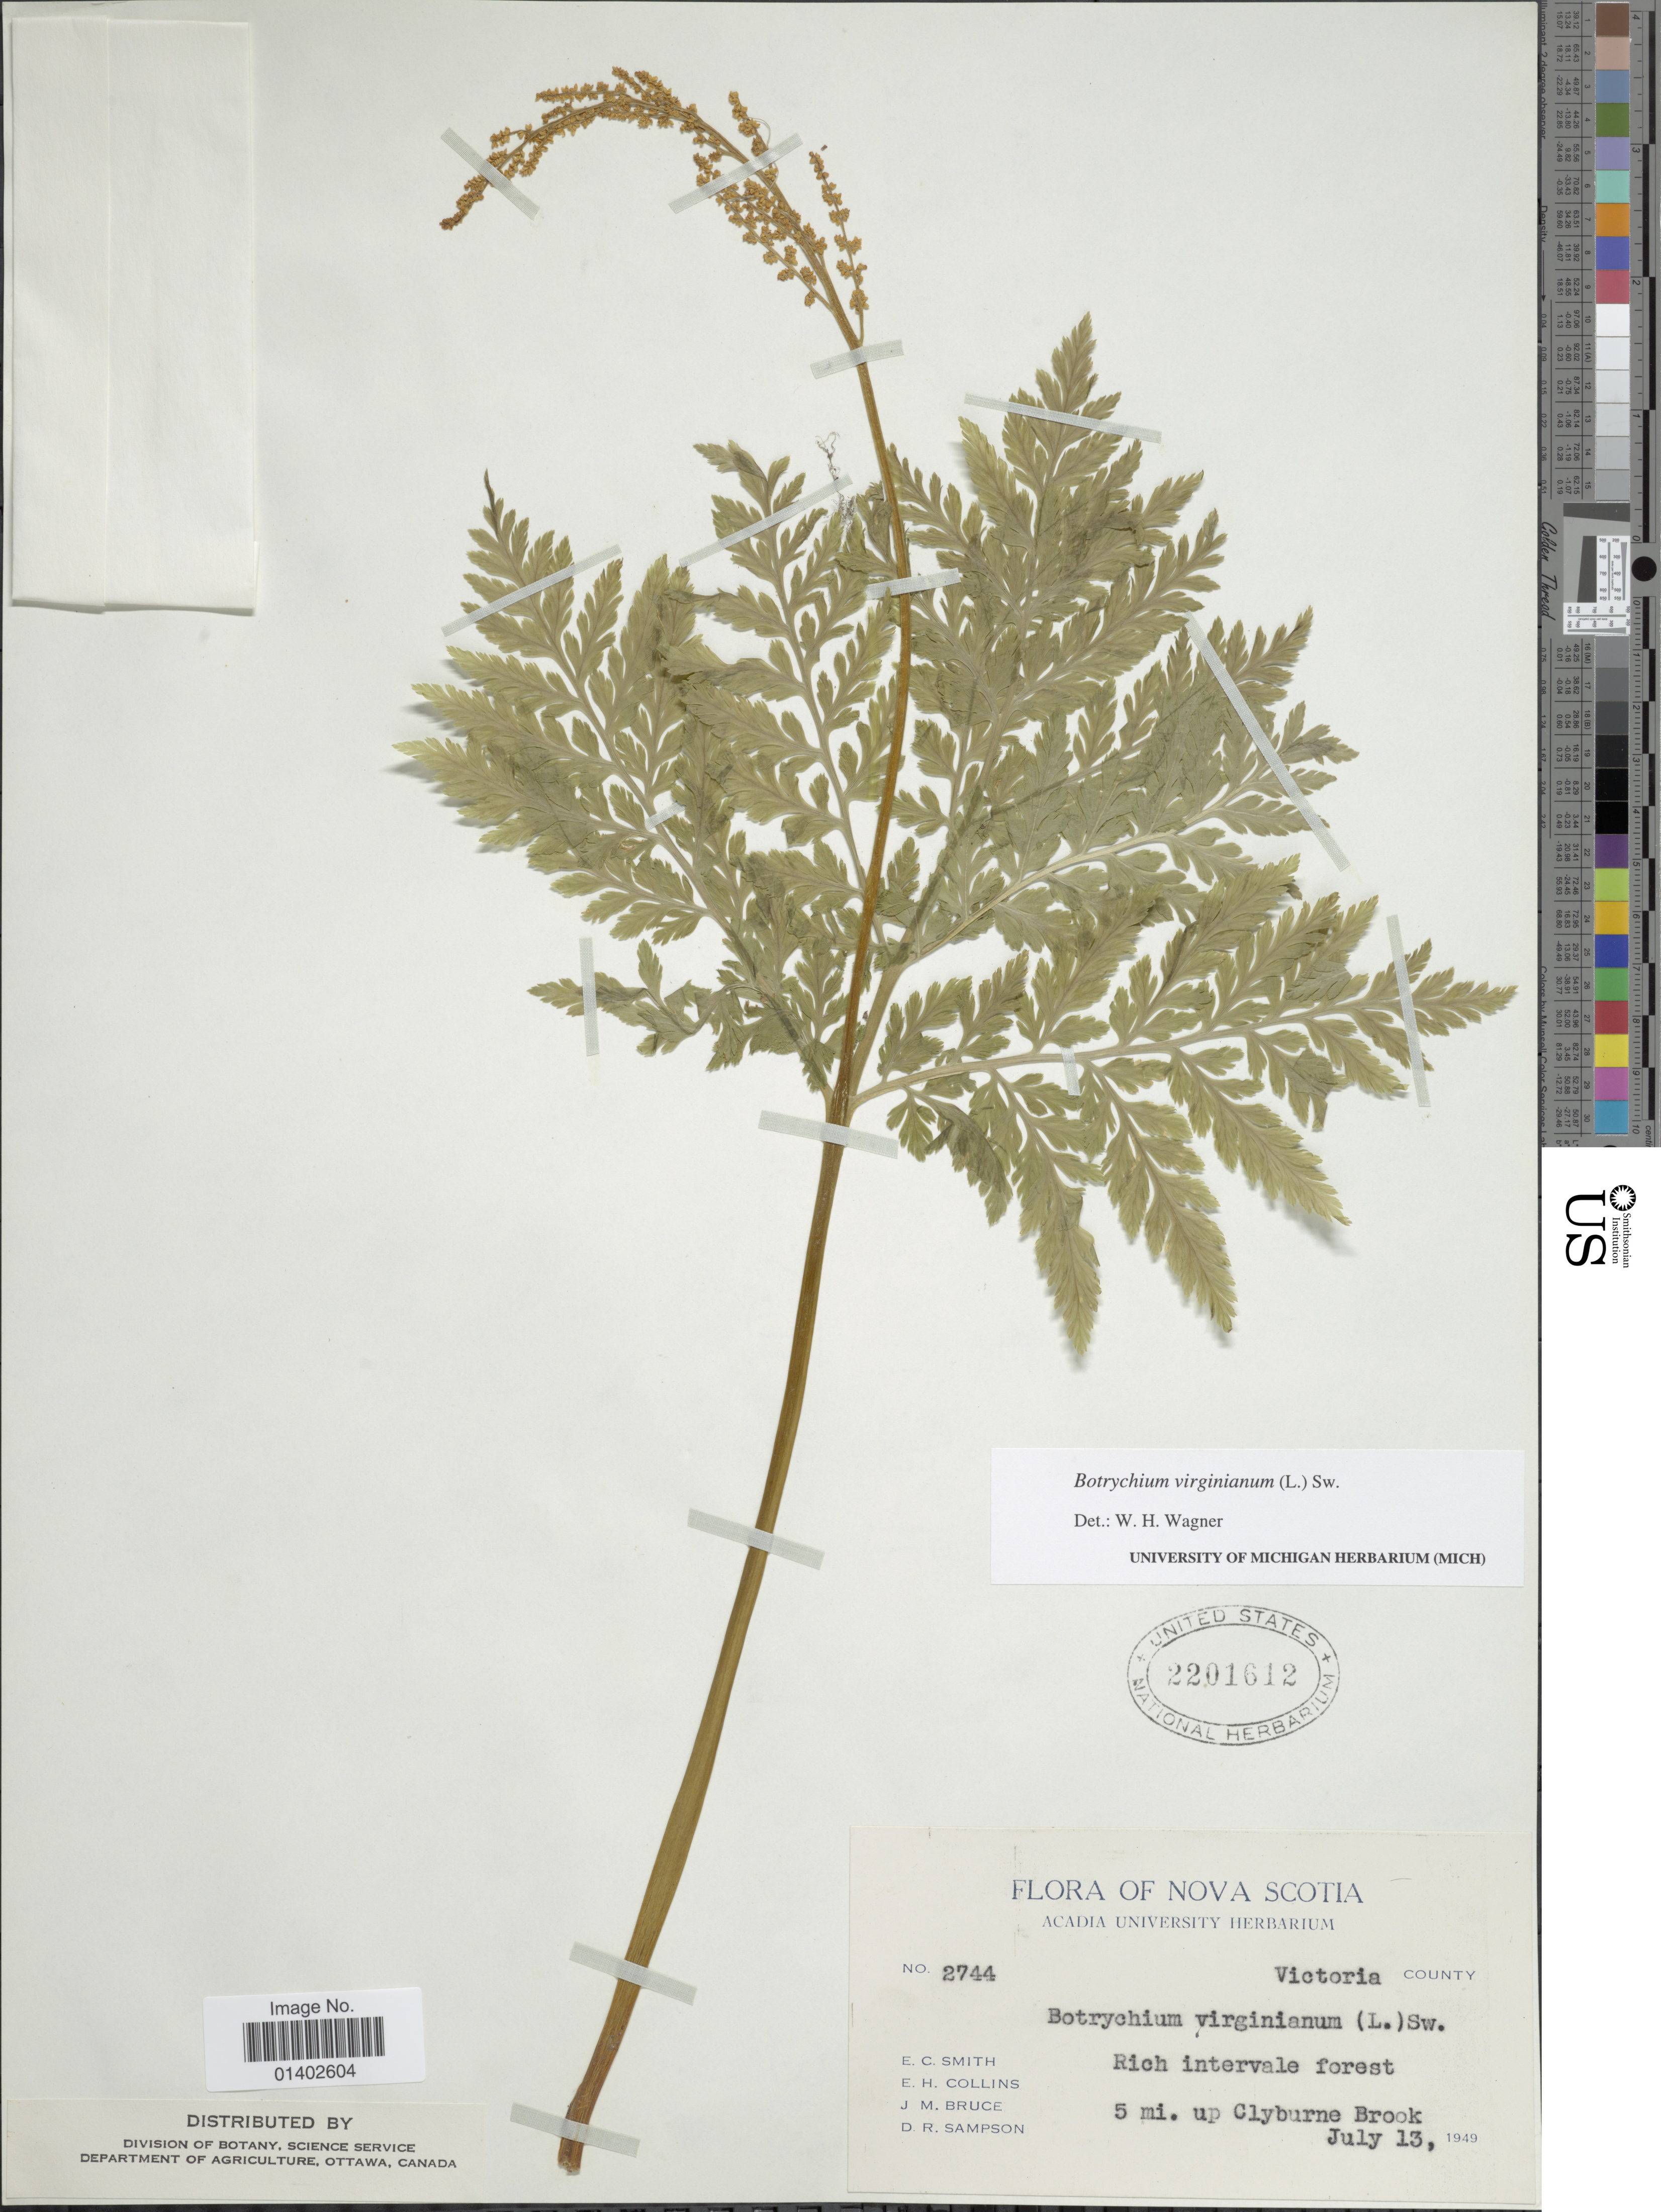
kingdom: Plantae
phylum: Tracheophyta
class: Polypodiopsida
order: Ophioglossales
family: Ophioglossaceae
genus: Botrychium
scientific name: Botrychium virginianum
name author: (L.) Sw.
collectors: E. Smith, E. Collins, J. Bruce & D. Sampson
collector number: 2744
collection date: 1949-07-13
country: Canada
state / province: Nova Scotia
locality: Victoria County, 5 mi. up Clyburne Brook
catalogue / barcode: US 2201612